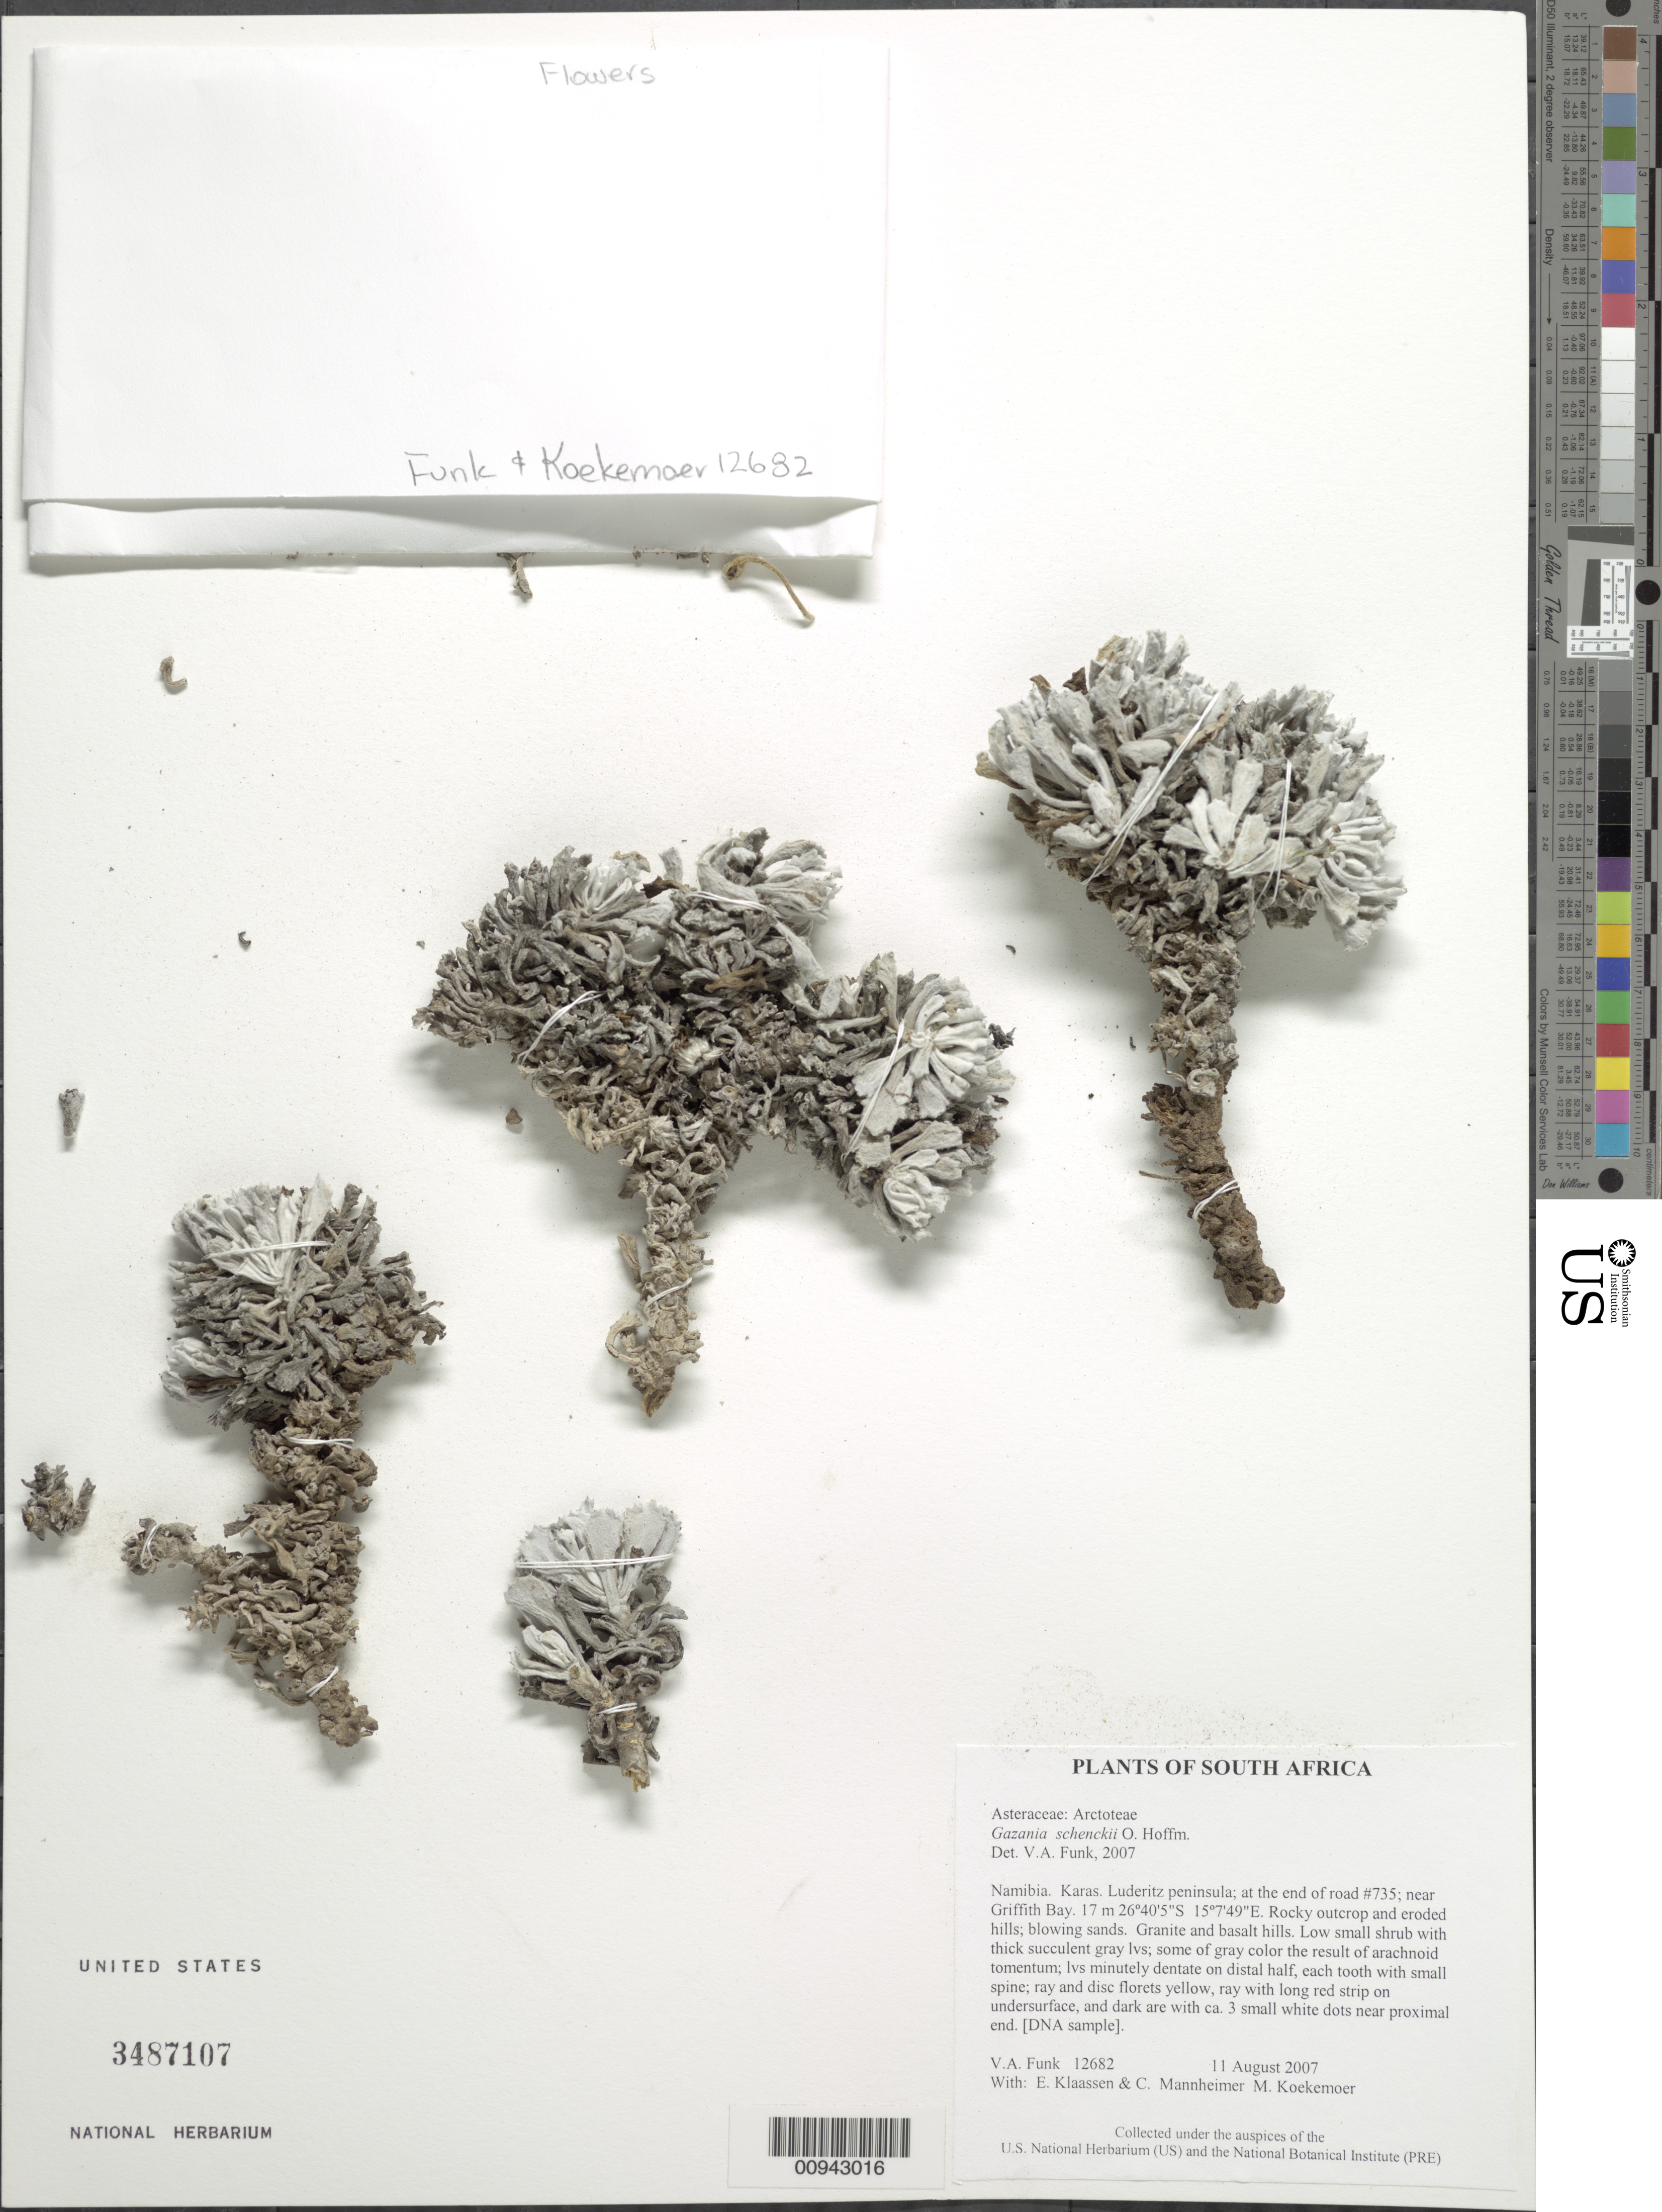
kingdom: Plantae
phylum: Tracheophyta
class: Magnoliopsida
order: Asterales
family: Asteraceae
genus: Gazania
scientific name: Gazania schenckii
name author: O. Hoffm.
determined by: Funk, Vicki A., (BOT), Smithsonian Institution - National Museum of Natural History (UNITED STATES)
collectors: V. Funk, M. Koekemoer, E. S. Klaassen & C. A. Mannheimer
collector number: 12682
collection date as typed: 11 August 2007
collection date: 2007-08-11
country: Namibia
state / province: Karas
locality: Luderitz peninsula; at the end of road #735; near Griffith Bay.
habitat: Rocky outcrop and eroded hills; blowing sands. Granite and basalt hills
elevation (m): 17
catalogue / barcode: US 3487107